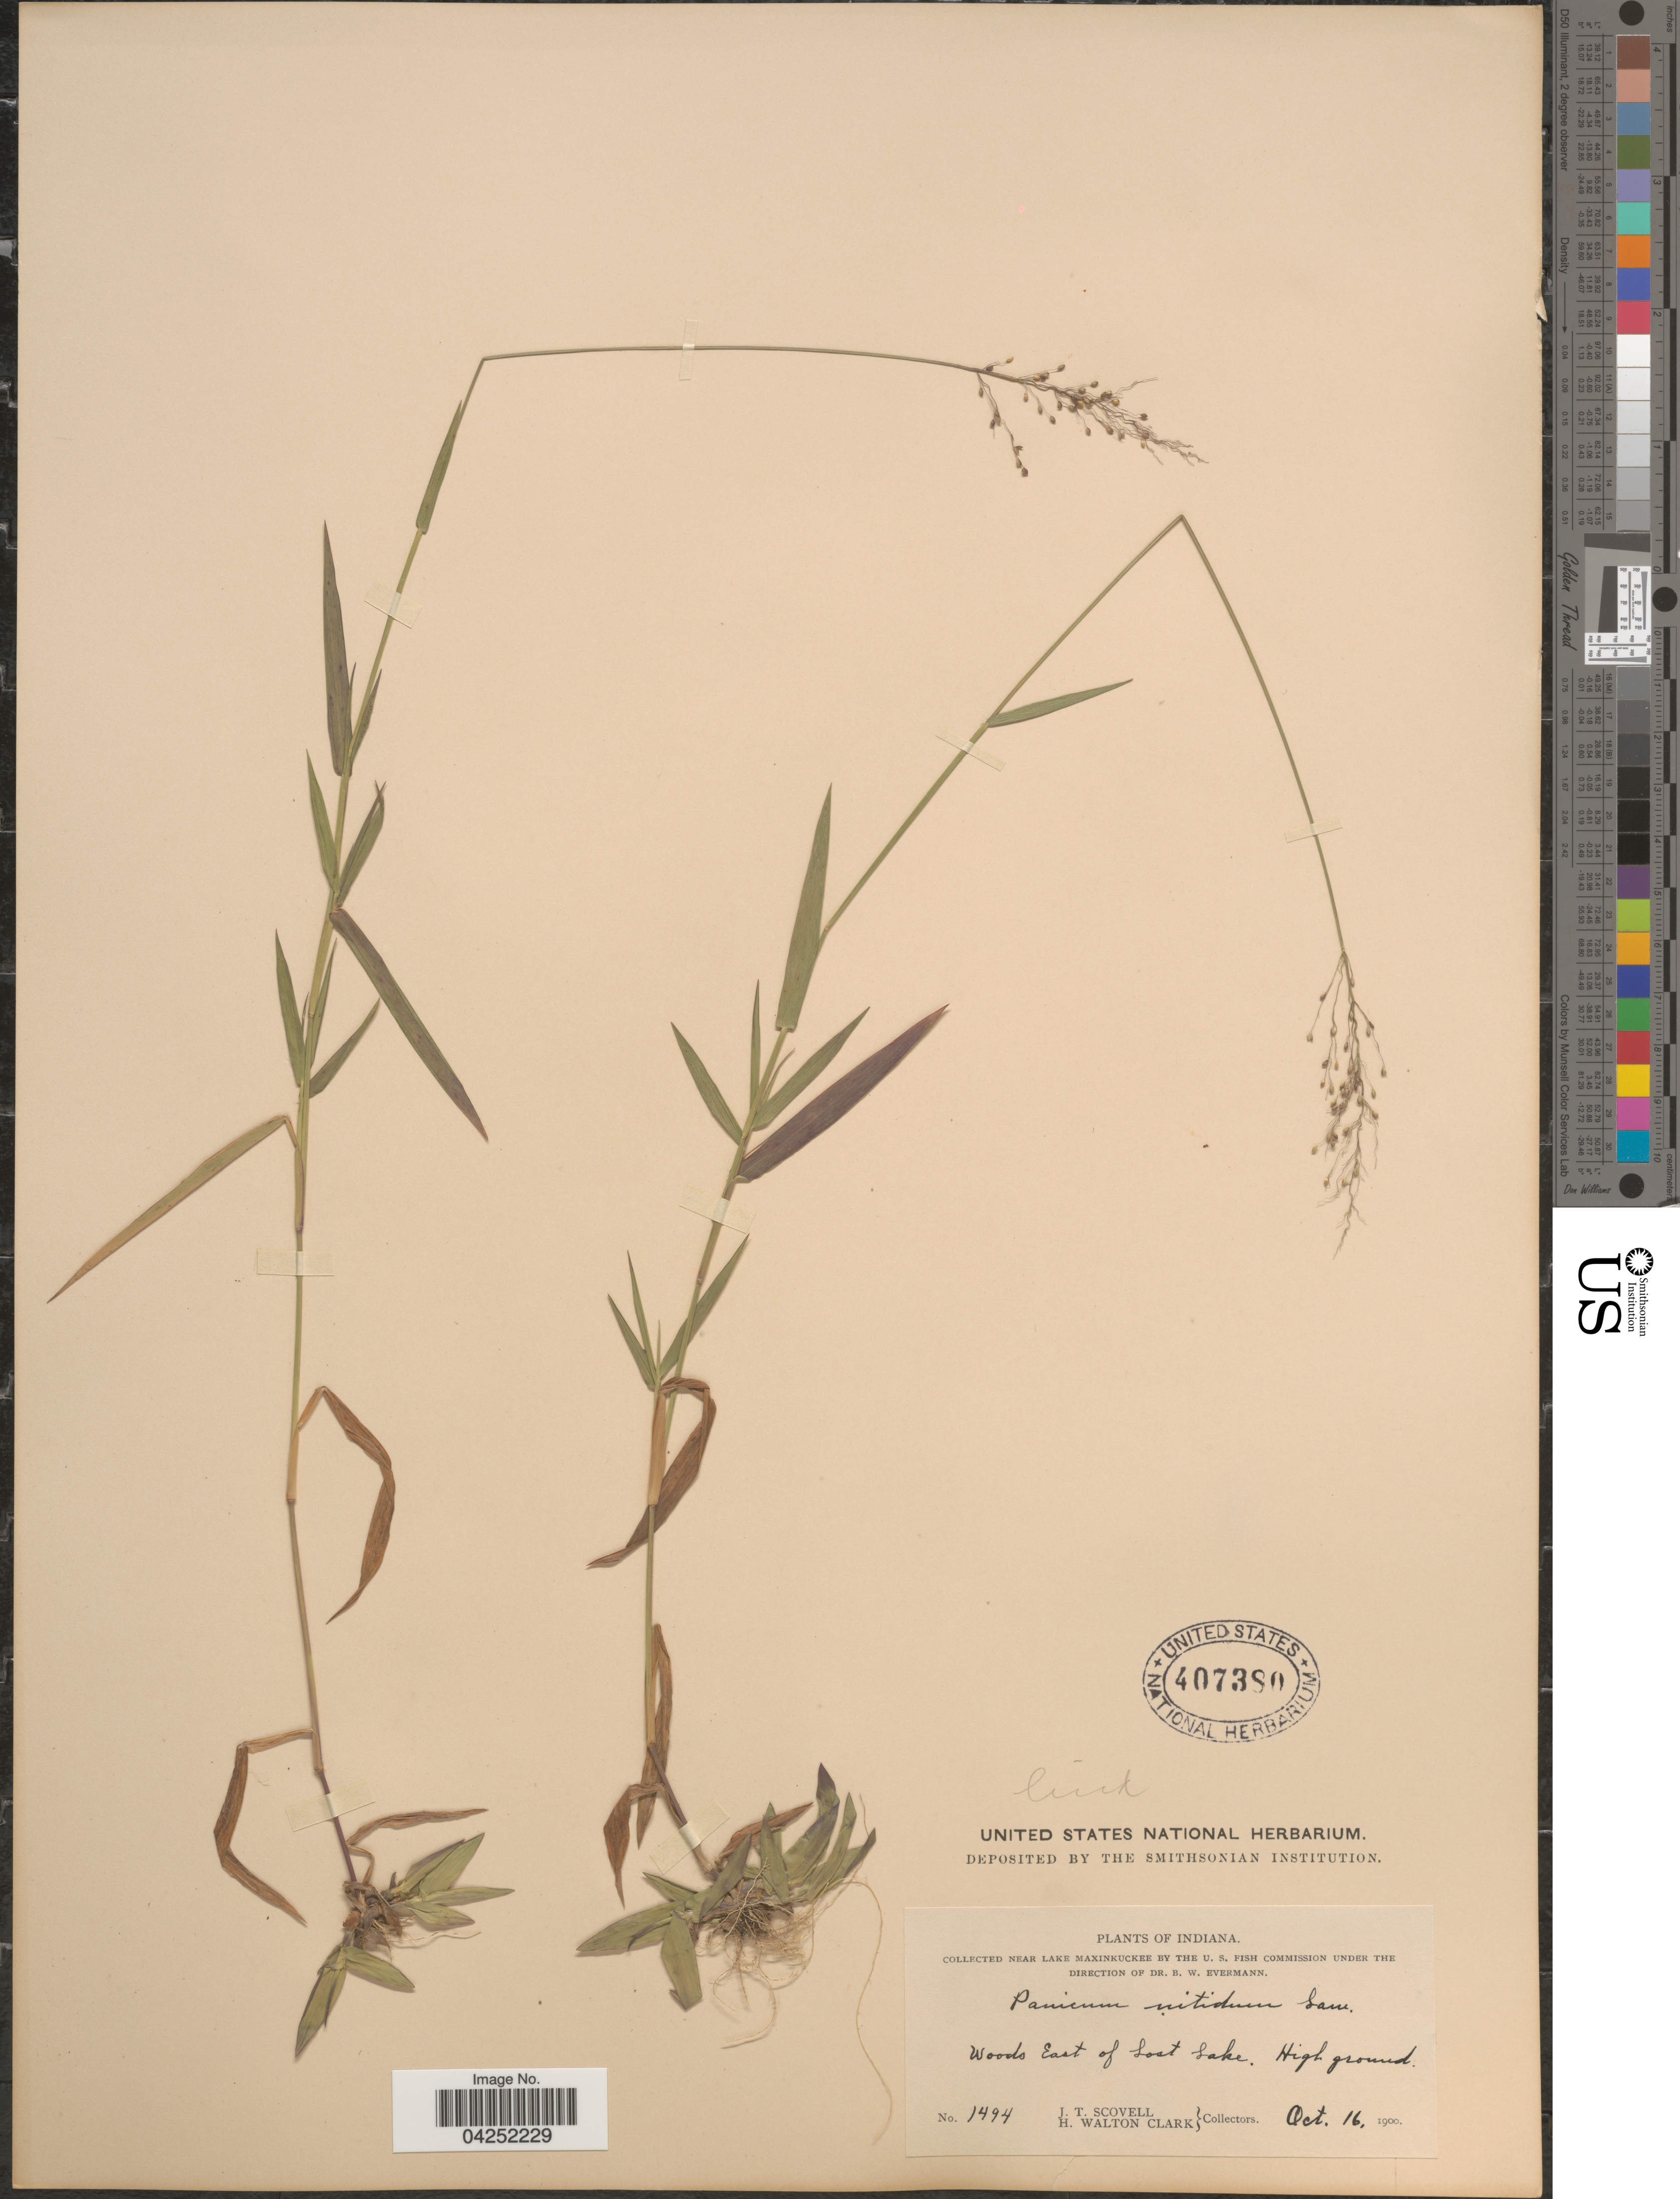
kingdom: Plantae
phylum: Tracheophyta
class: Liliopsida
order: Poales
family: Poaceae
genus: Dichanthelium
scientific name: Dichanthelium acuminatum var. lindheimeri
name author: (Nash) Gould & C.A. Clark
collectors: J. T. Scovell & H. W. Clark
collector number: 1494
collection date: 1900-10-16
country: United States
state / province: Indiana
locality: Near Lake Maxinkuckee by the U.S. Fish Commission. Woods East of Lost Lake.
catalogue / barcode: US 407380